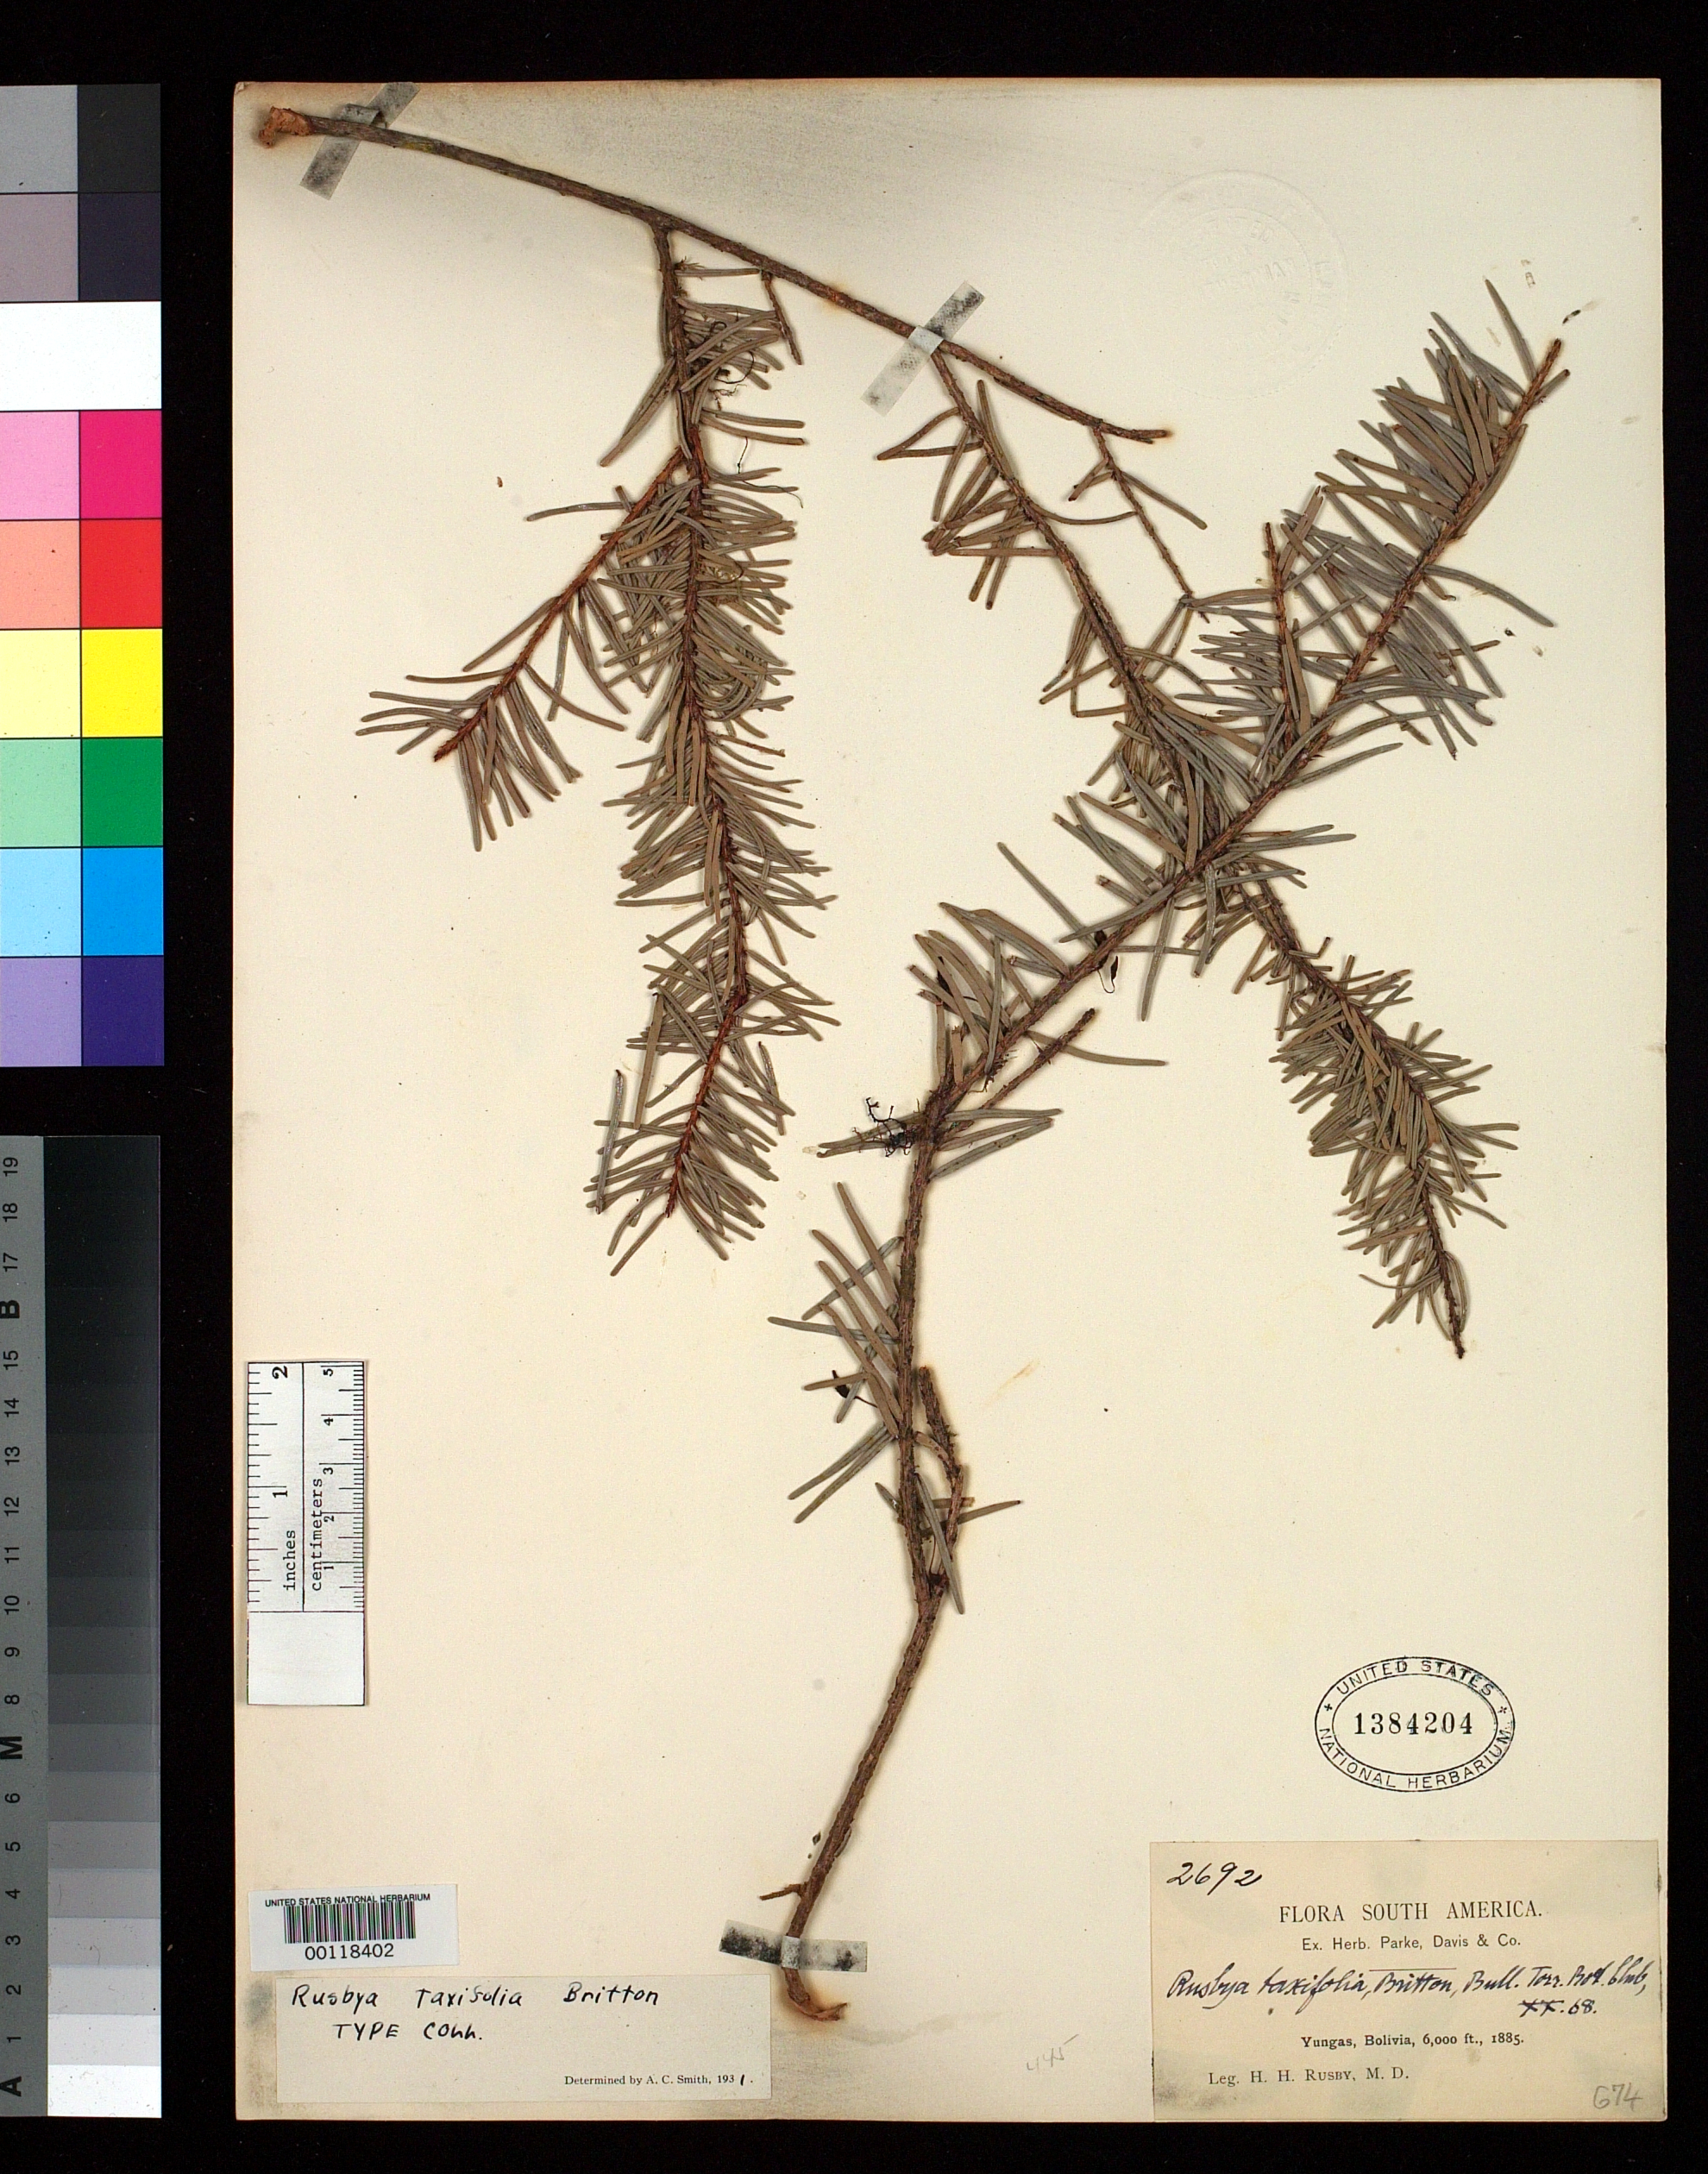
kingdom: Plantae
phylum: Tracheophyta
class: Magnoliopsida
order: Ericales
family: Ericaceae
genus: Rusbya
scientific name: Rusbya taxifolia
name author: Britton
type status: Isotype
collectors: H. H. Rusby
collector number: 2692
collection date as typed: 1885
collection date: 1885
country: Bolivia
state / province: La Paz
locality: Yungas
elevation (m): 1829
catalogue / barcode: US 1384204